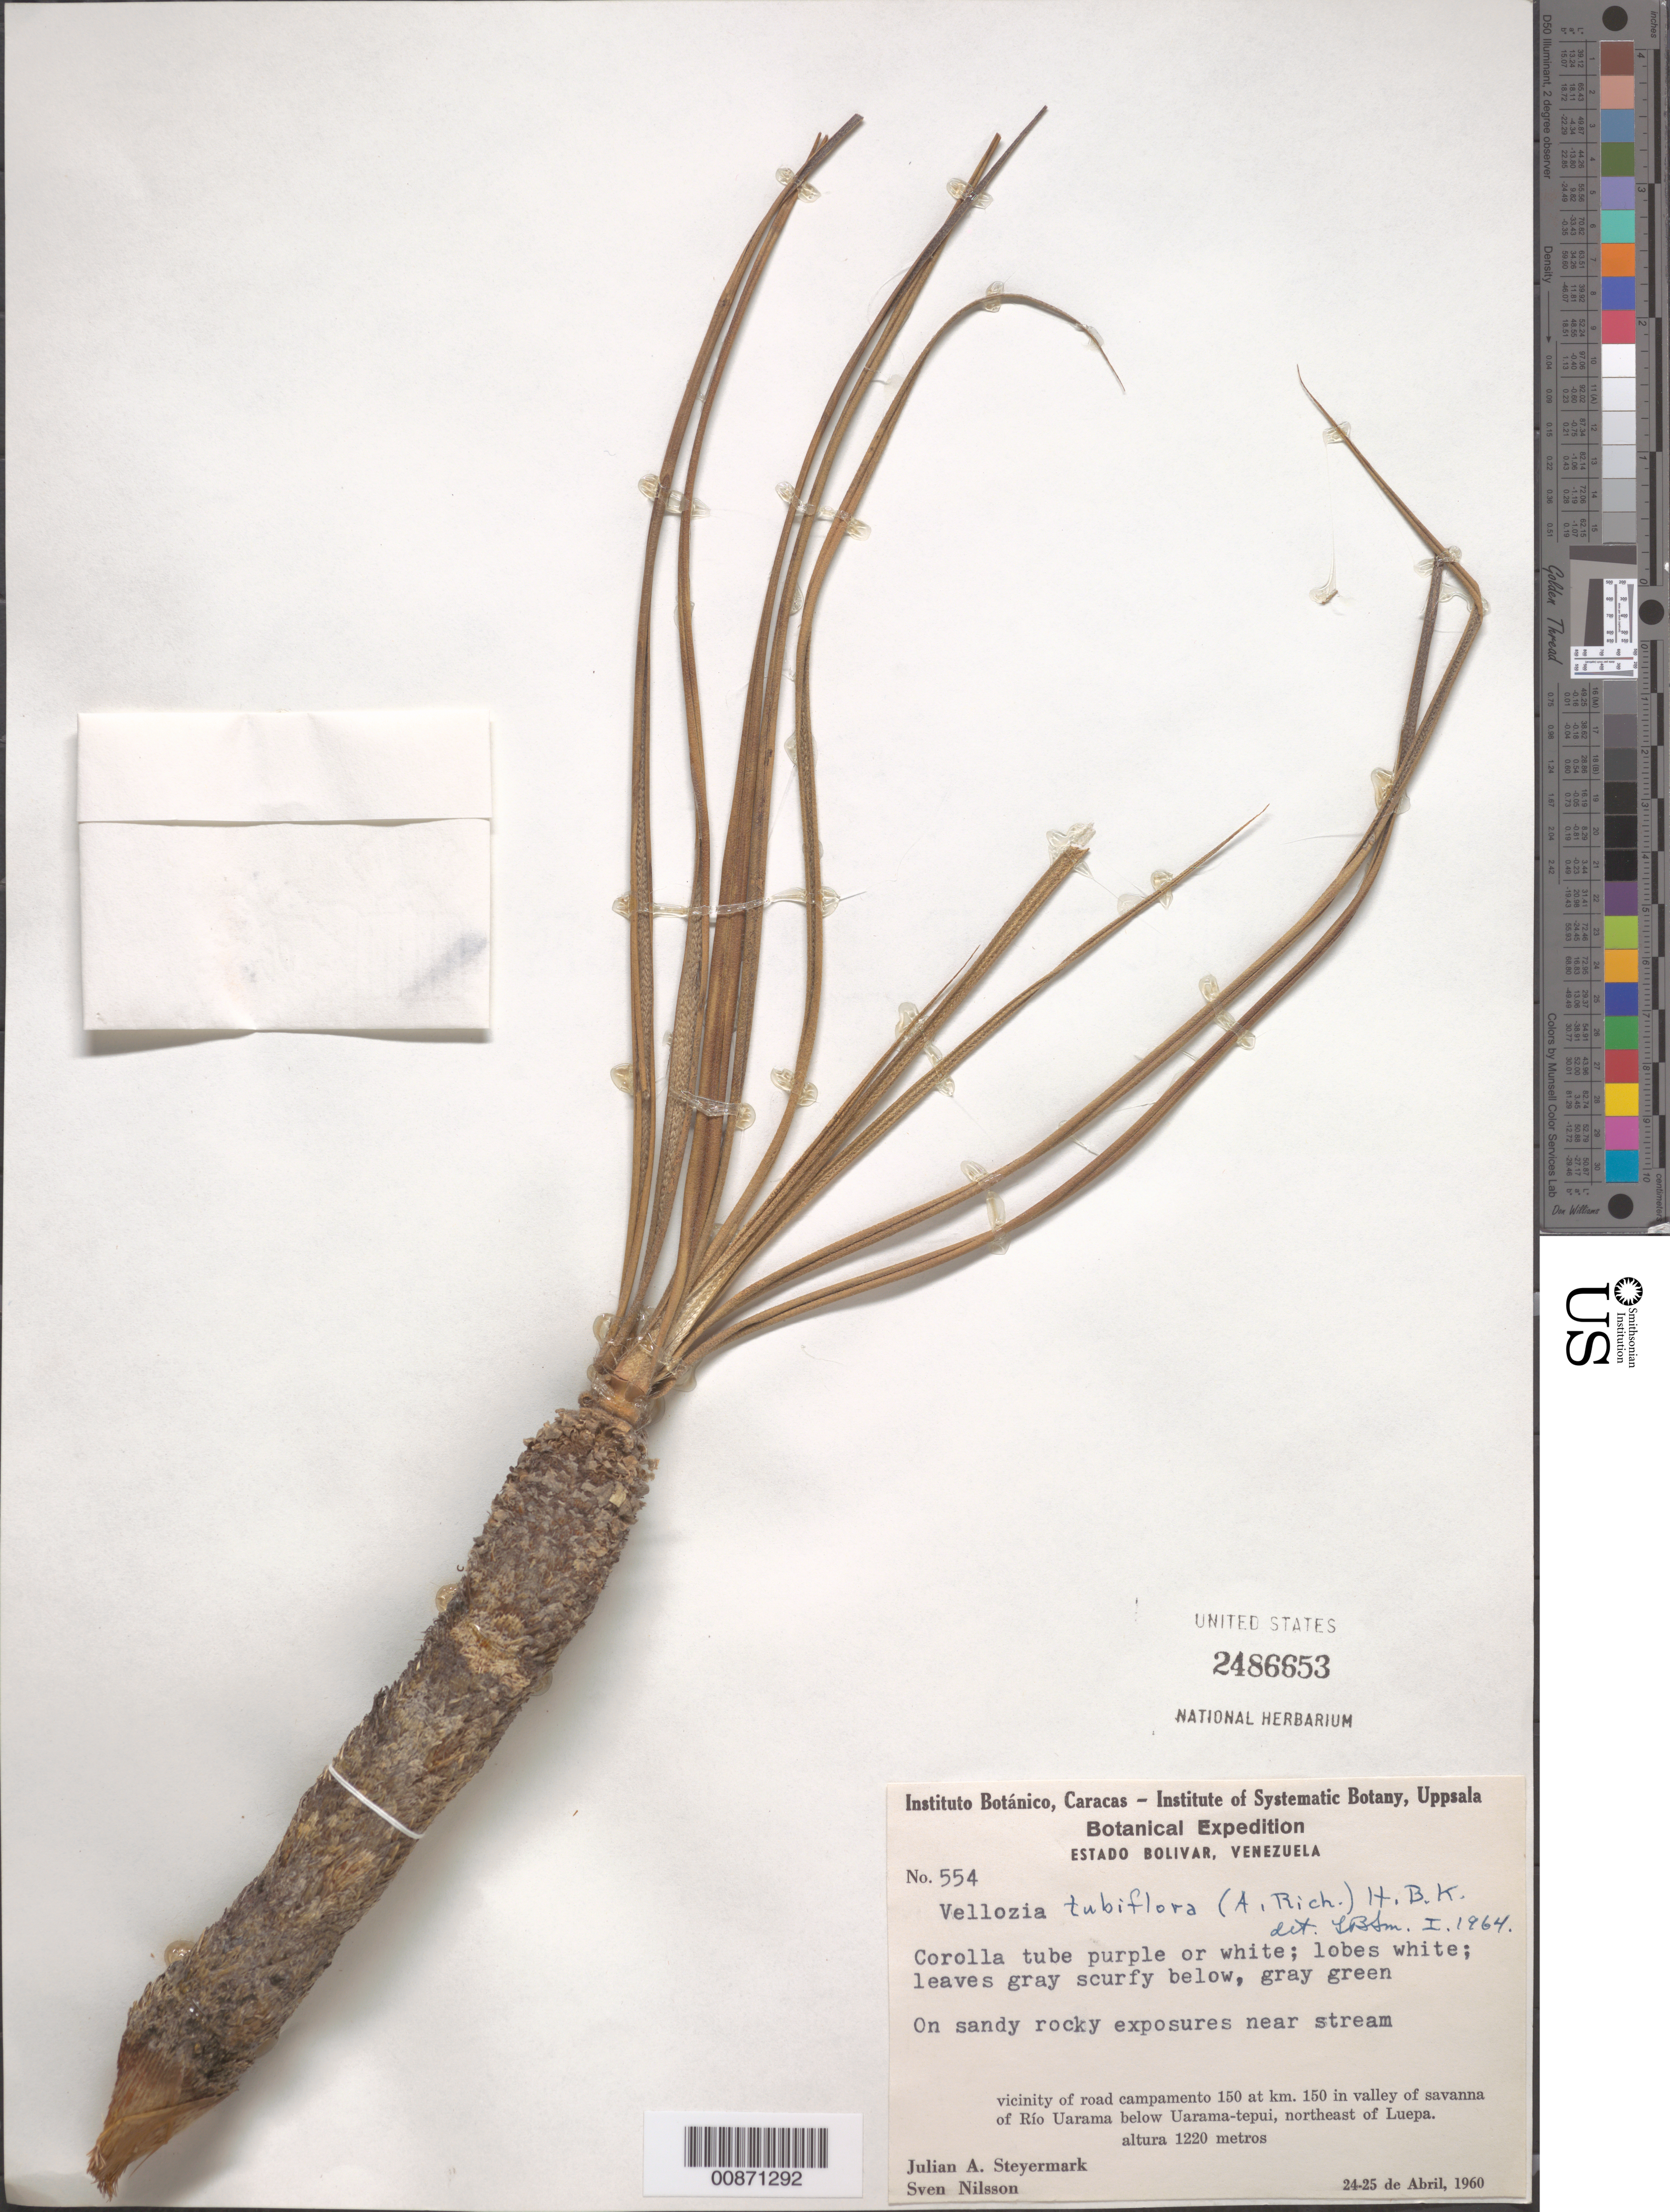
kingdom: Plantae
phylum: Tracheophyta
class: Liliopsida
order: Pandanales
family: Velloziaceae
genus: Vellozia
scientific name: Vellozia tubiflora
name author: (A. Rich.) Kunth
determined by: Smith, Lyman B., (US), NMNH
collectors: J. Steyermark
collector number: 60 554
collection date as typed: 24-Apr-60 to 25-Apr-60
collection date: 1960-04-24/1960-04-25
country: Venezuela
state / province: Bolívar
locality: Río Uarama, below Uarama-tepuí, NE of Luepa, vic. of road campamento 150 at km 150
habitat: Sandy rock exposures near stream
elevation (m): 1220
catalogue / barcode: US 2486653